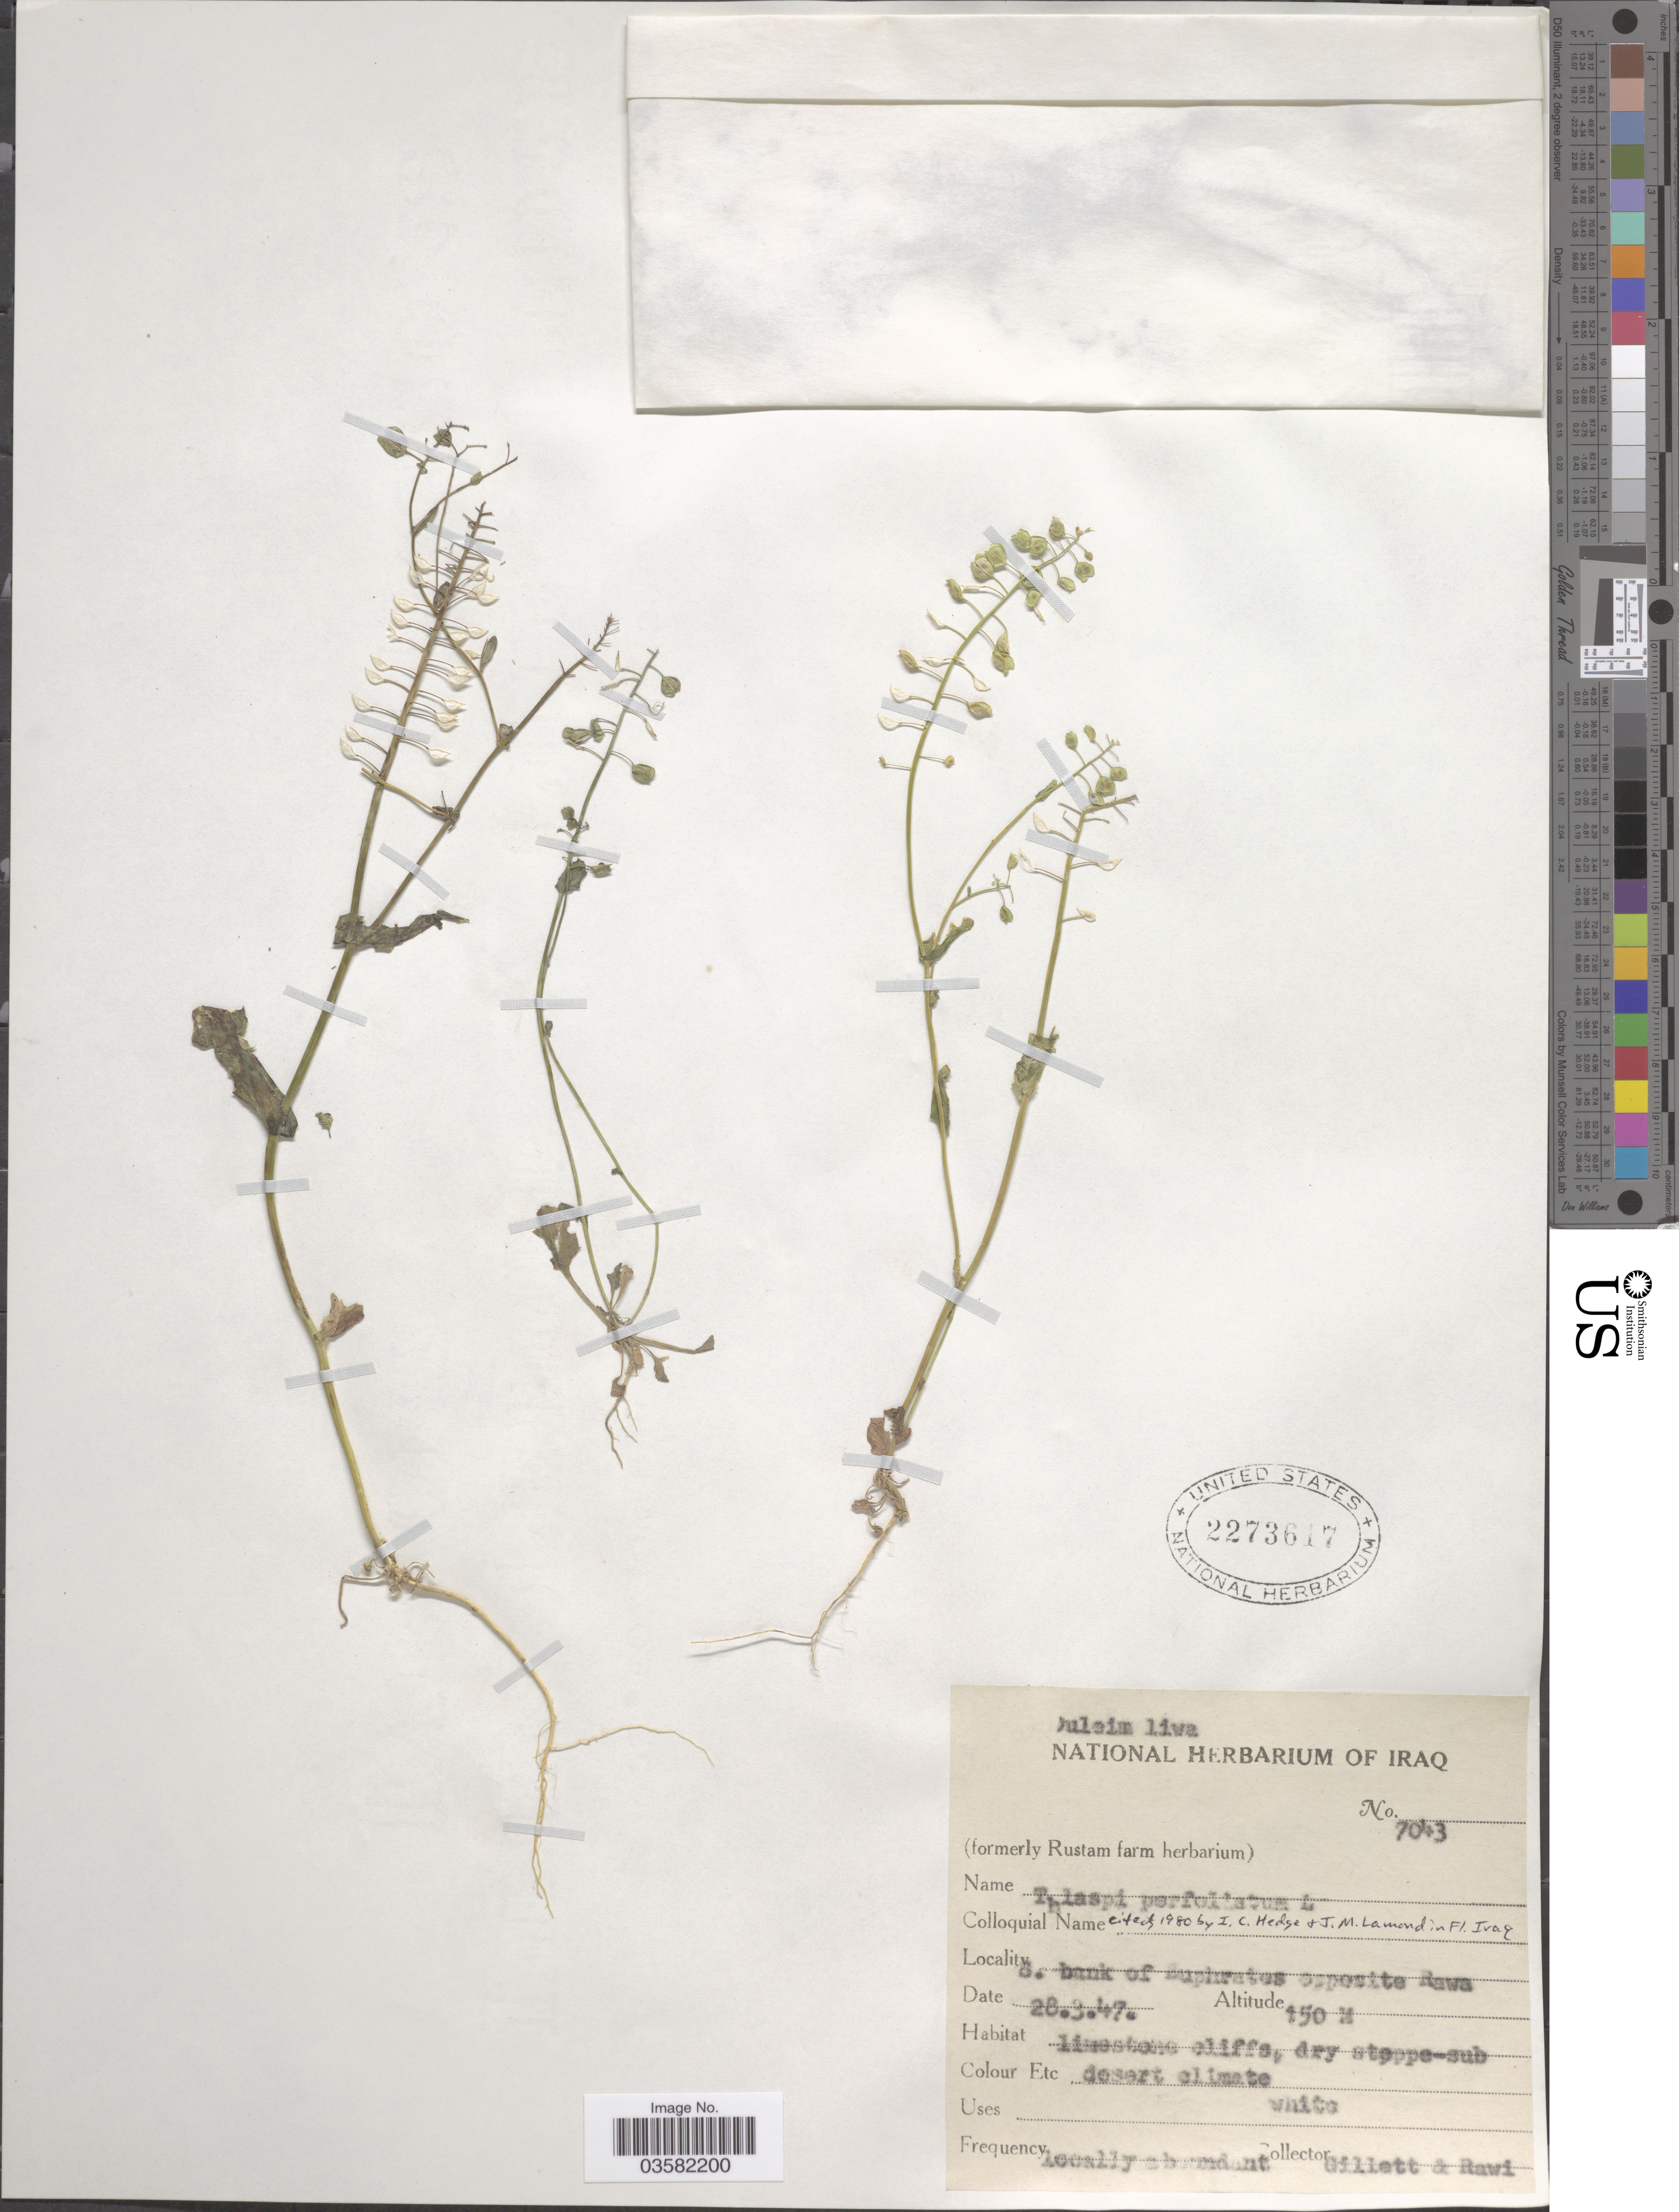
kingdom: Plantae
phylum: Tracheophyta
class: Magnoliopsida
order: Brassicales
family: Brassicaceae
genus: Thlaspi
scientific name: Thlaspi perfoliatum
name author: L.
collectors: Gillett, -- & -. Rawi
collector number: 7043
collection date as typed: Transcribed d/m/y: 28/3/47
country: Iraq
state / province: As Sulaymānīyah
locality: Suleim liwa. S. bank of Euphrates opposite Rawa.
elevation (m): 150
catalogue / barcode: US 2273617